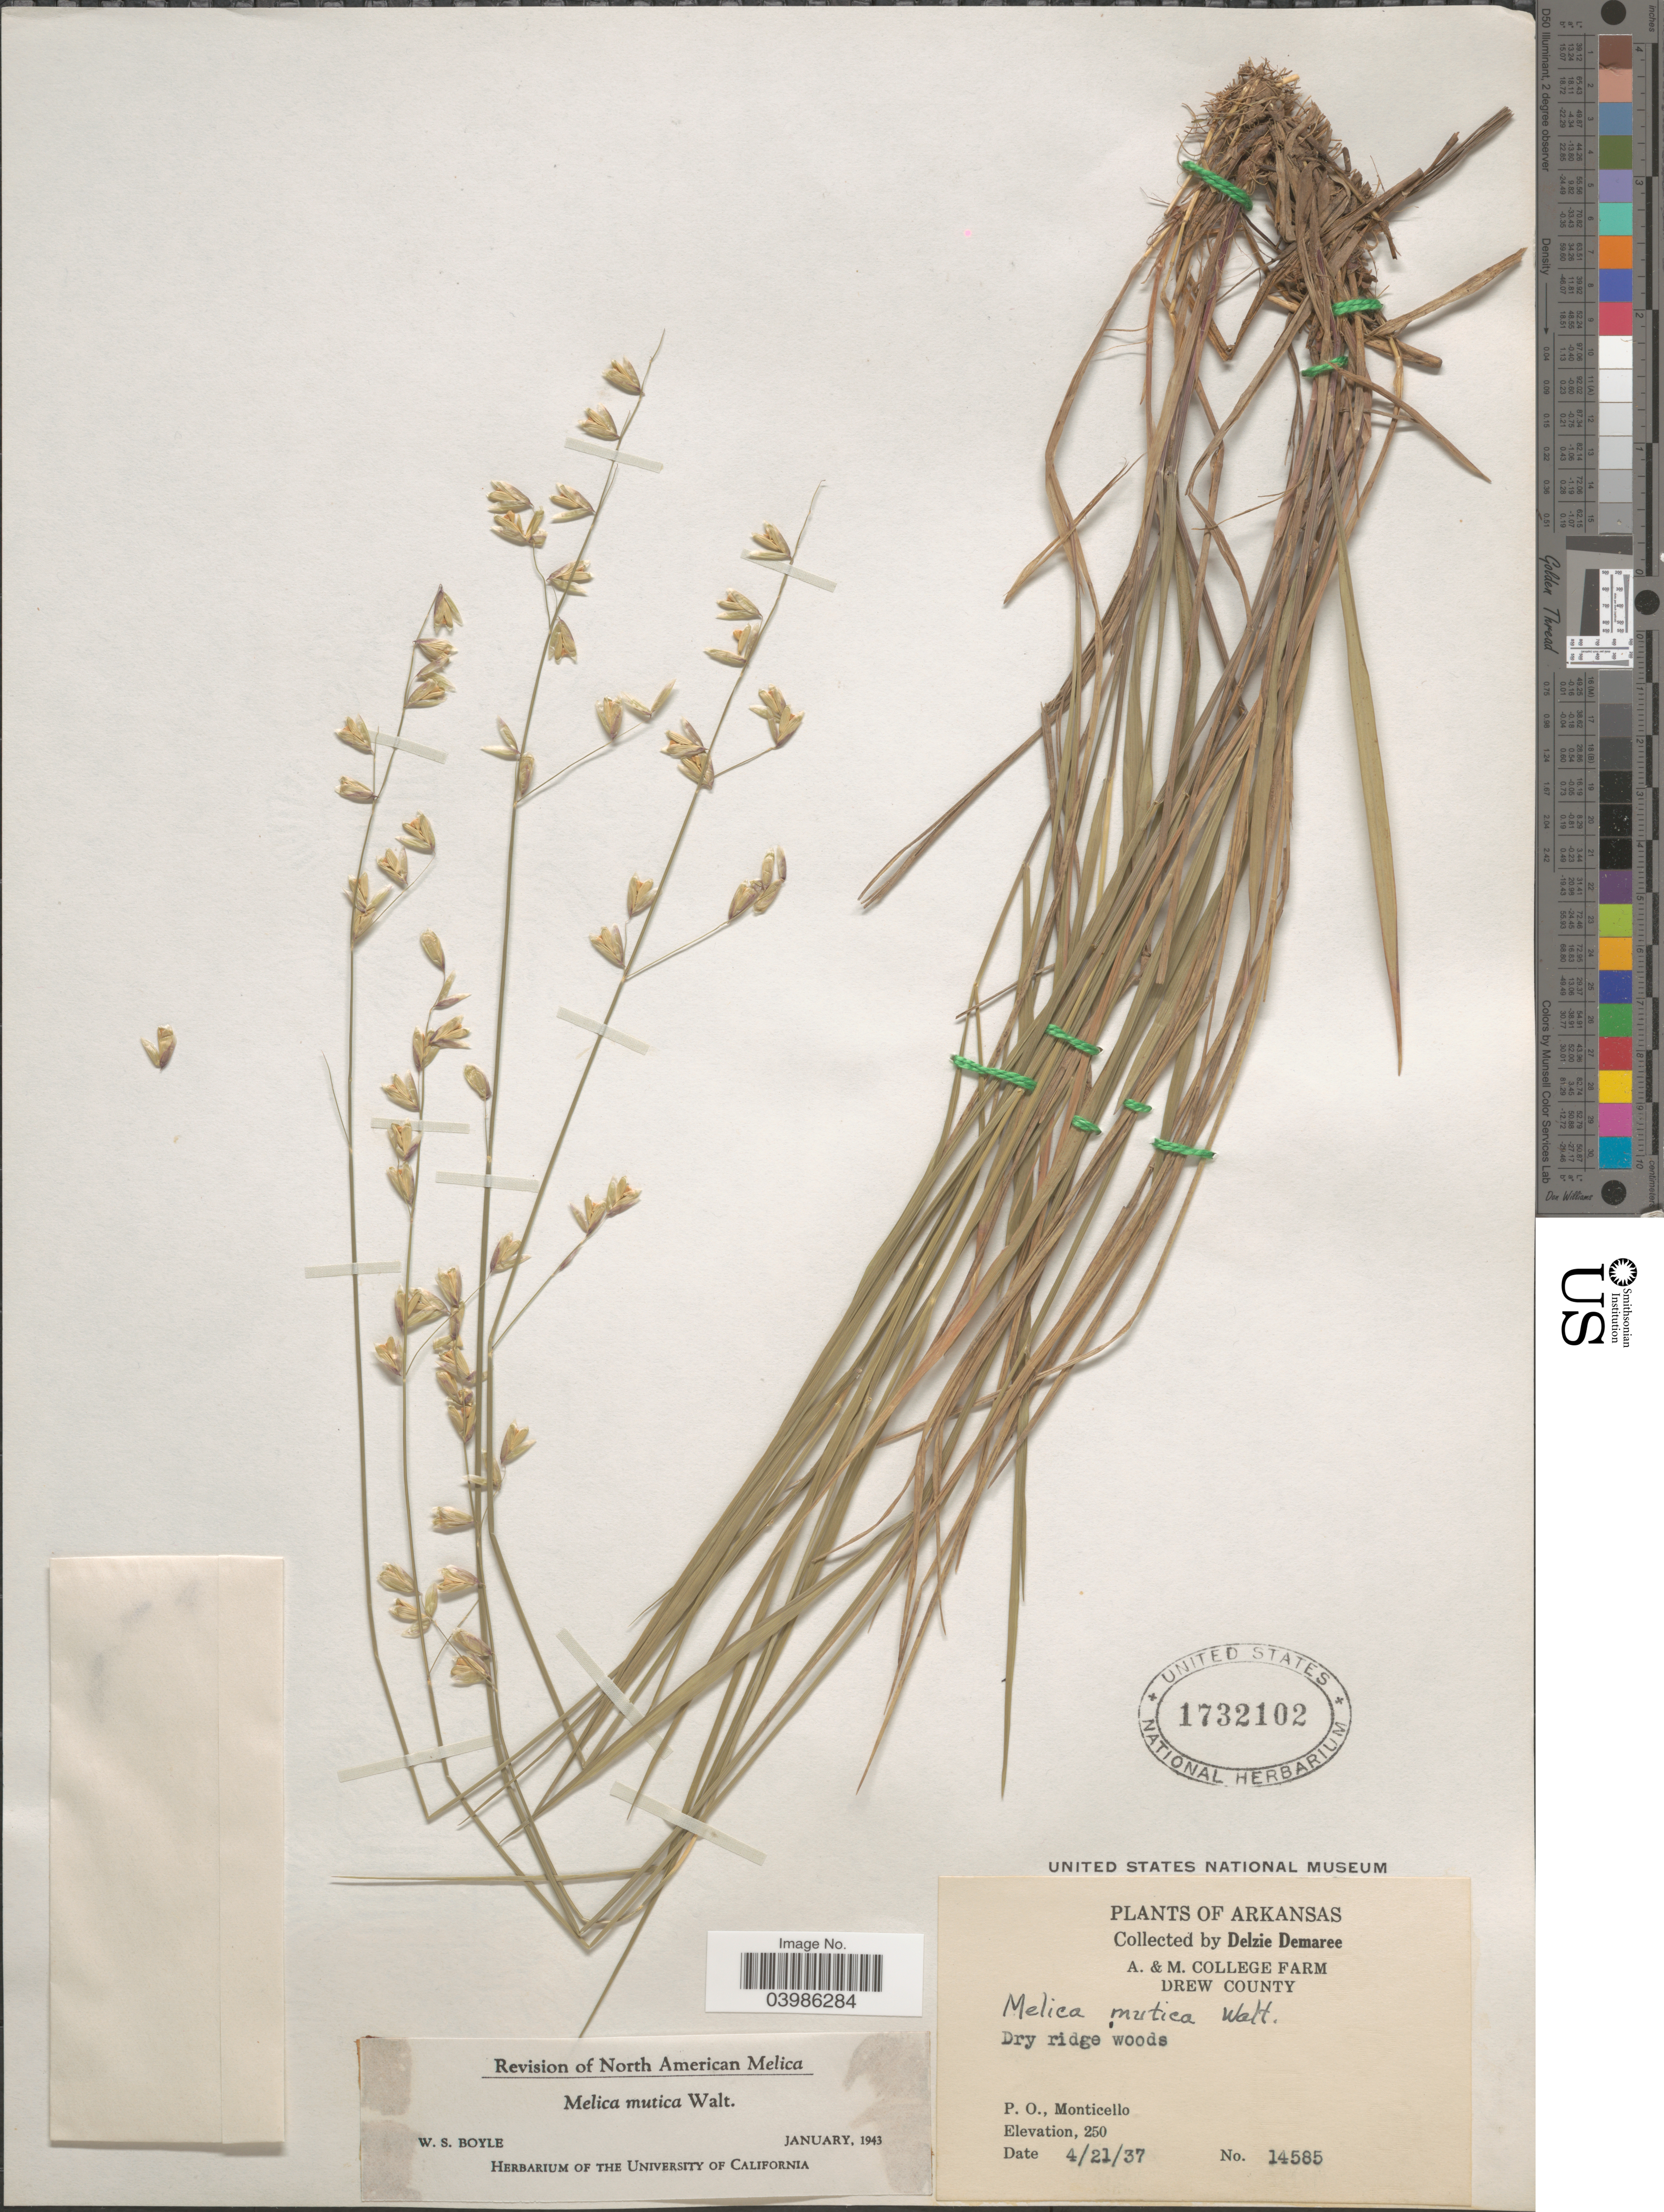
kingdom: Plantae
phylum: Tracheophyta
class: Liliopsida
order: Poales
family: Poaceae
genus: Melica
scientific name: Melica mutica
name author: Walter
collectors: D. Demaree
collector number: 14585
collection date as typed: Transcribed d/m/y: 21/4/37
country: United States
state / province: Arkansas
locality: Drew County. P.O., Monticello.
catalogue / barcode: US 1732102